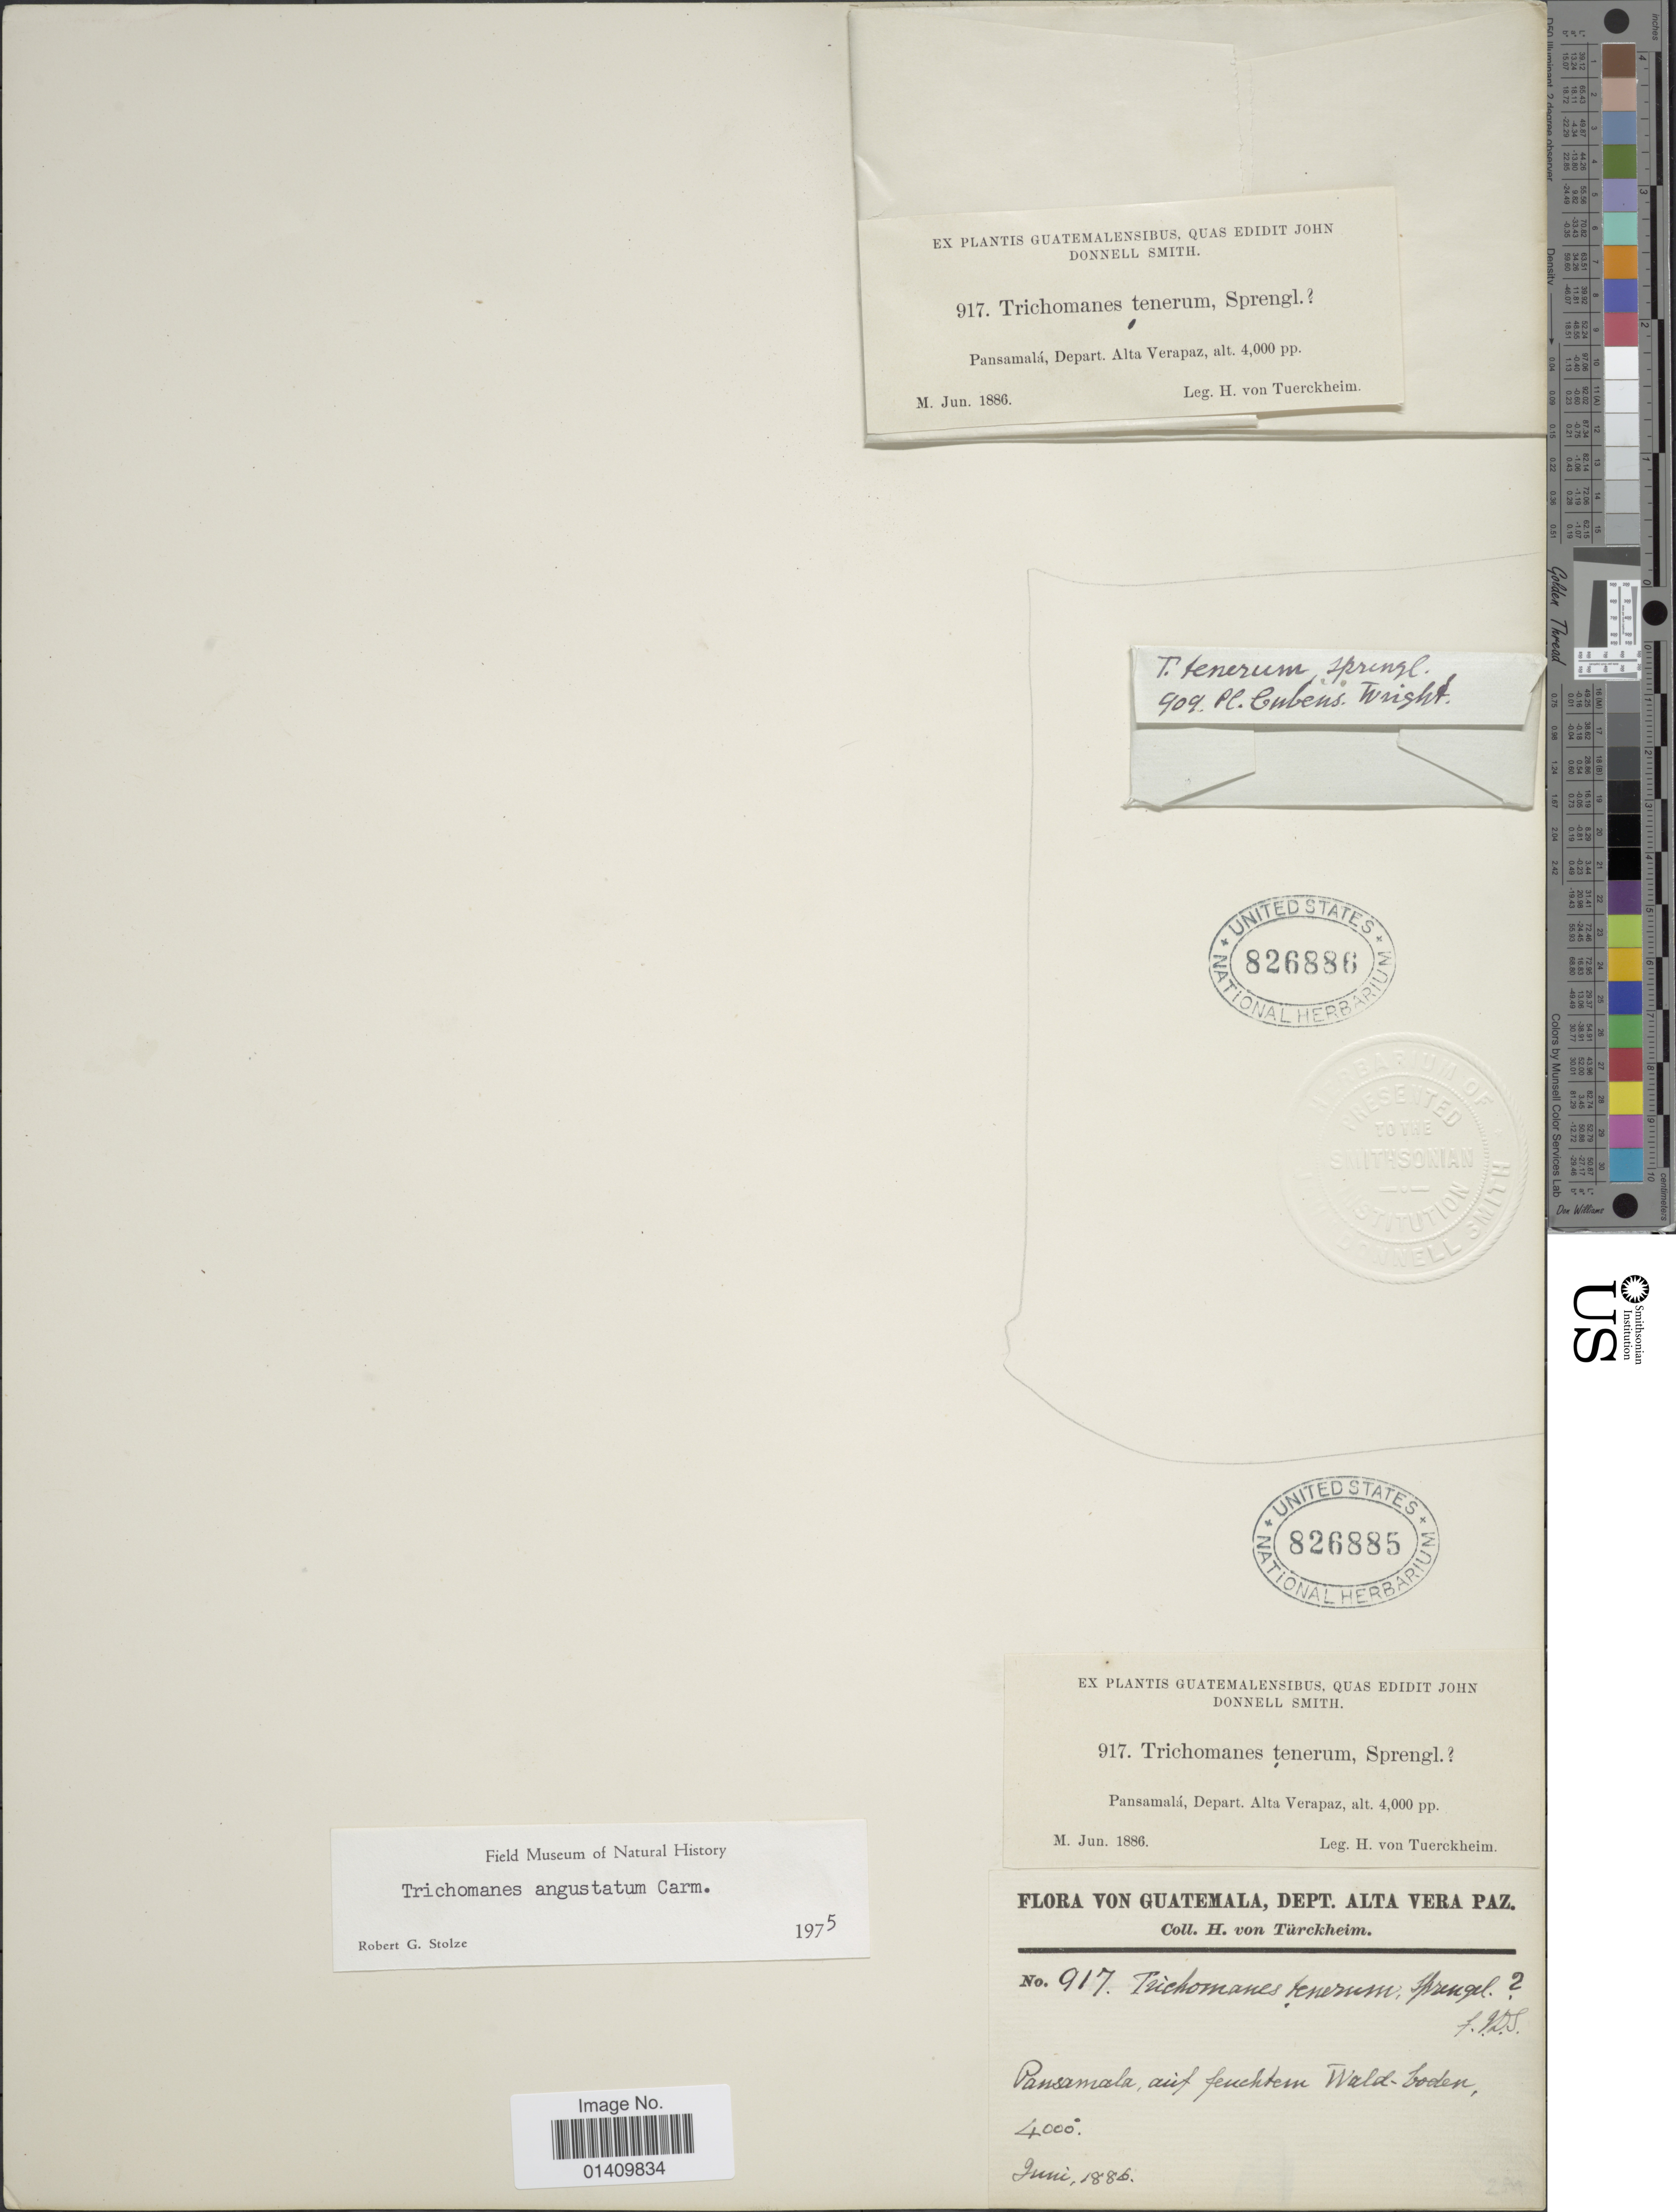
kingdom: Plantae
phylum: Tracheophyta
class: Polypodiopsida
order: Hymenophyllales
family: Hymenophyllaceae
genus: Polyphlebium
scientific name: Polyphlebium angustatum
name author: (Carmich.) Ebihara & Dubuisson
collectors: Wright, --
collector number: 909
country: Cuba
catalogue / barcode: US 826886-2